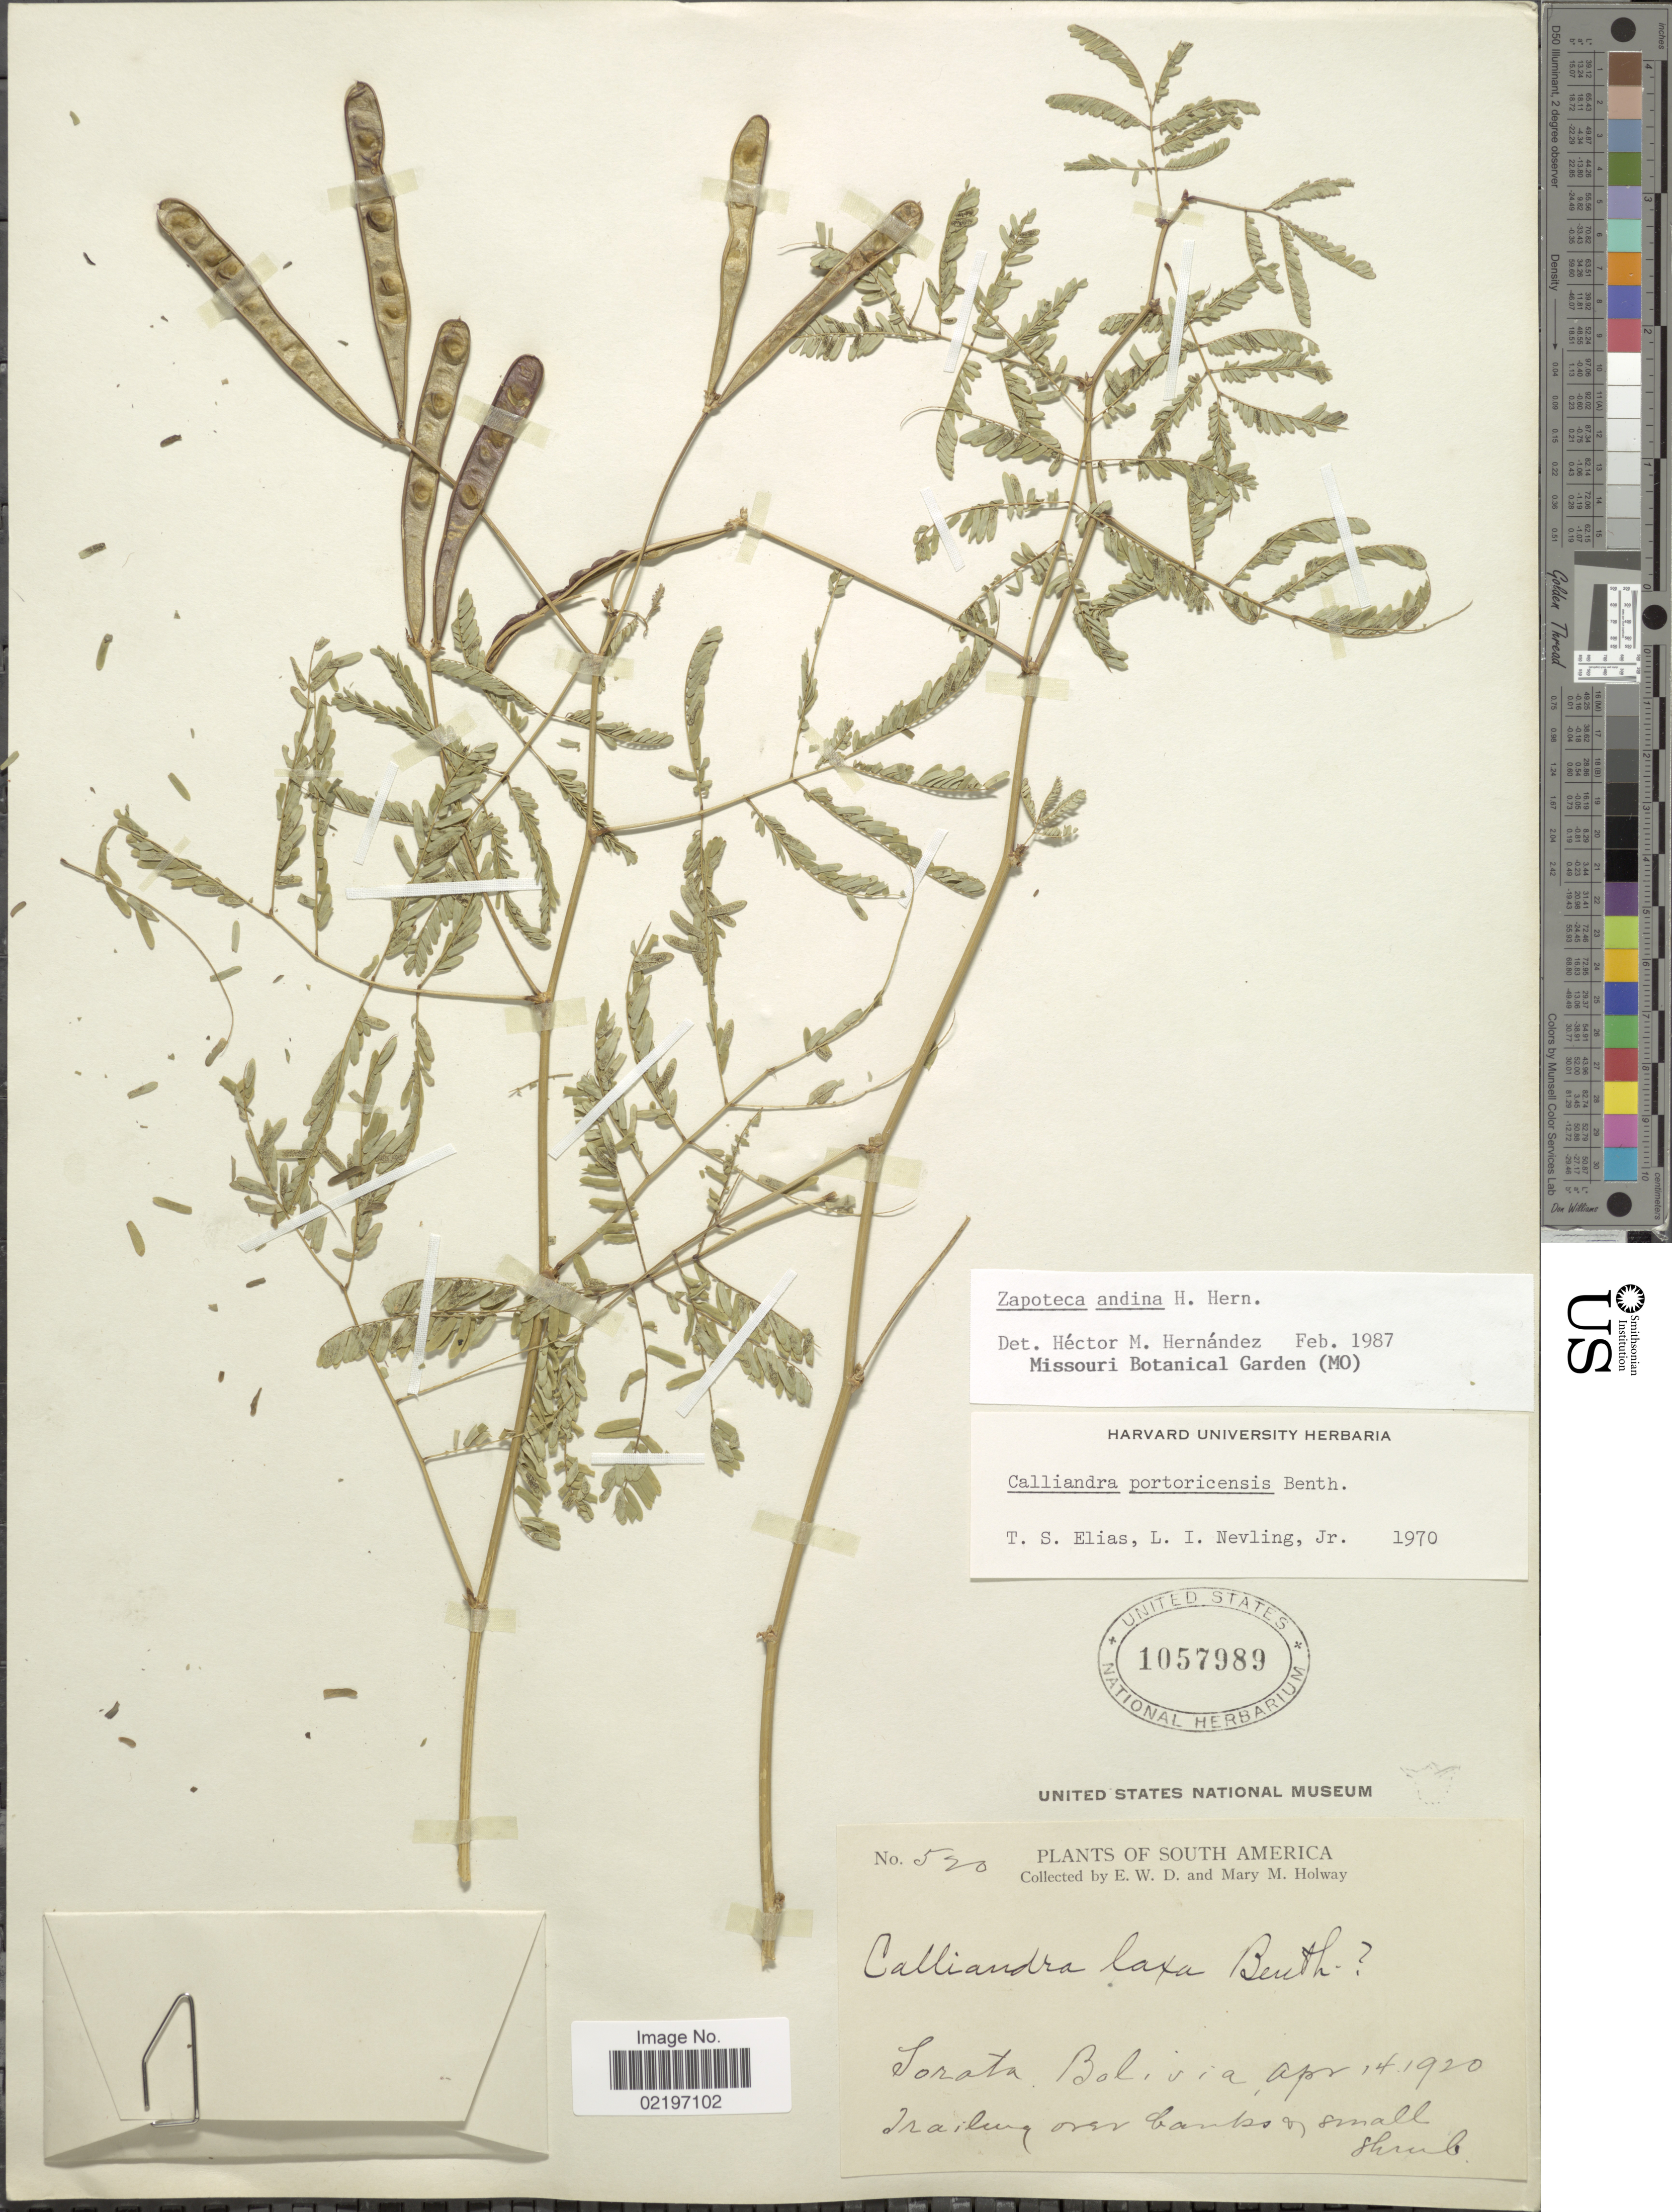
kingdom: Plantae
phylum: Tracheophyta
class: Magnoliopsida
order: Fabales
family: Fabaceae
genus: Zapoteca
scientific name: Zapoteca andina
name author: H.M. Hern.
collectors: E. W. D. Holway & M. M. Holway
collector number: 520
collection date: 1920-04-14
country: Bolivia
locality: Sorata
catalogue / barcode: US 1057989